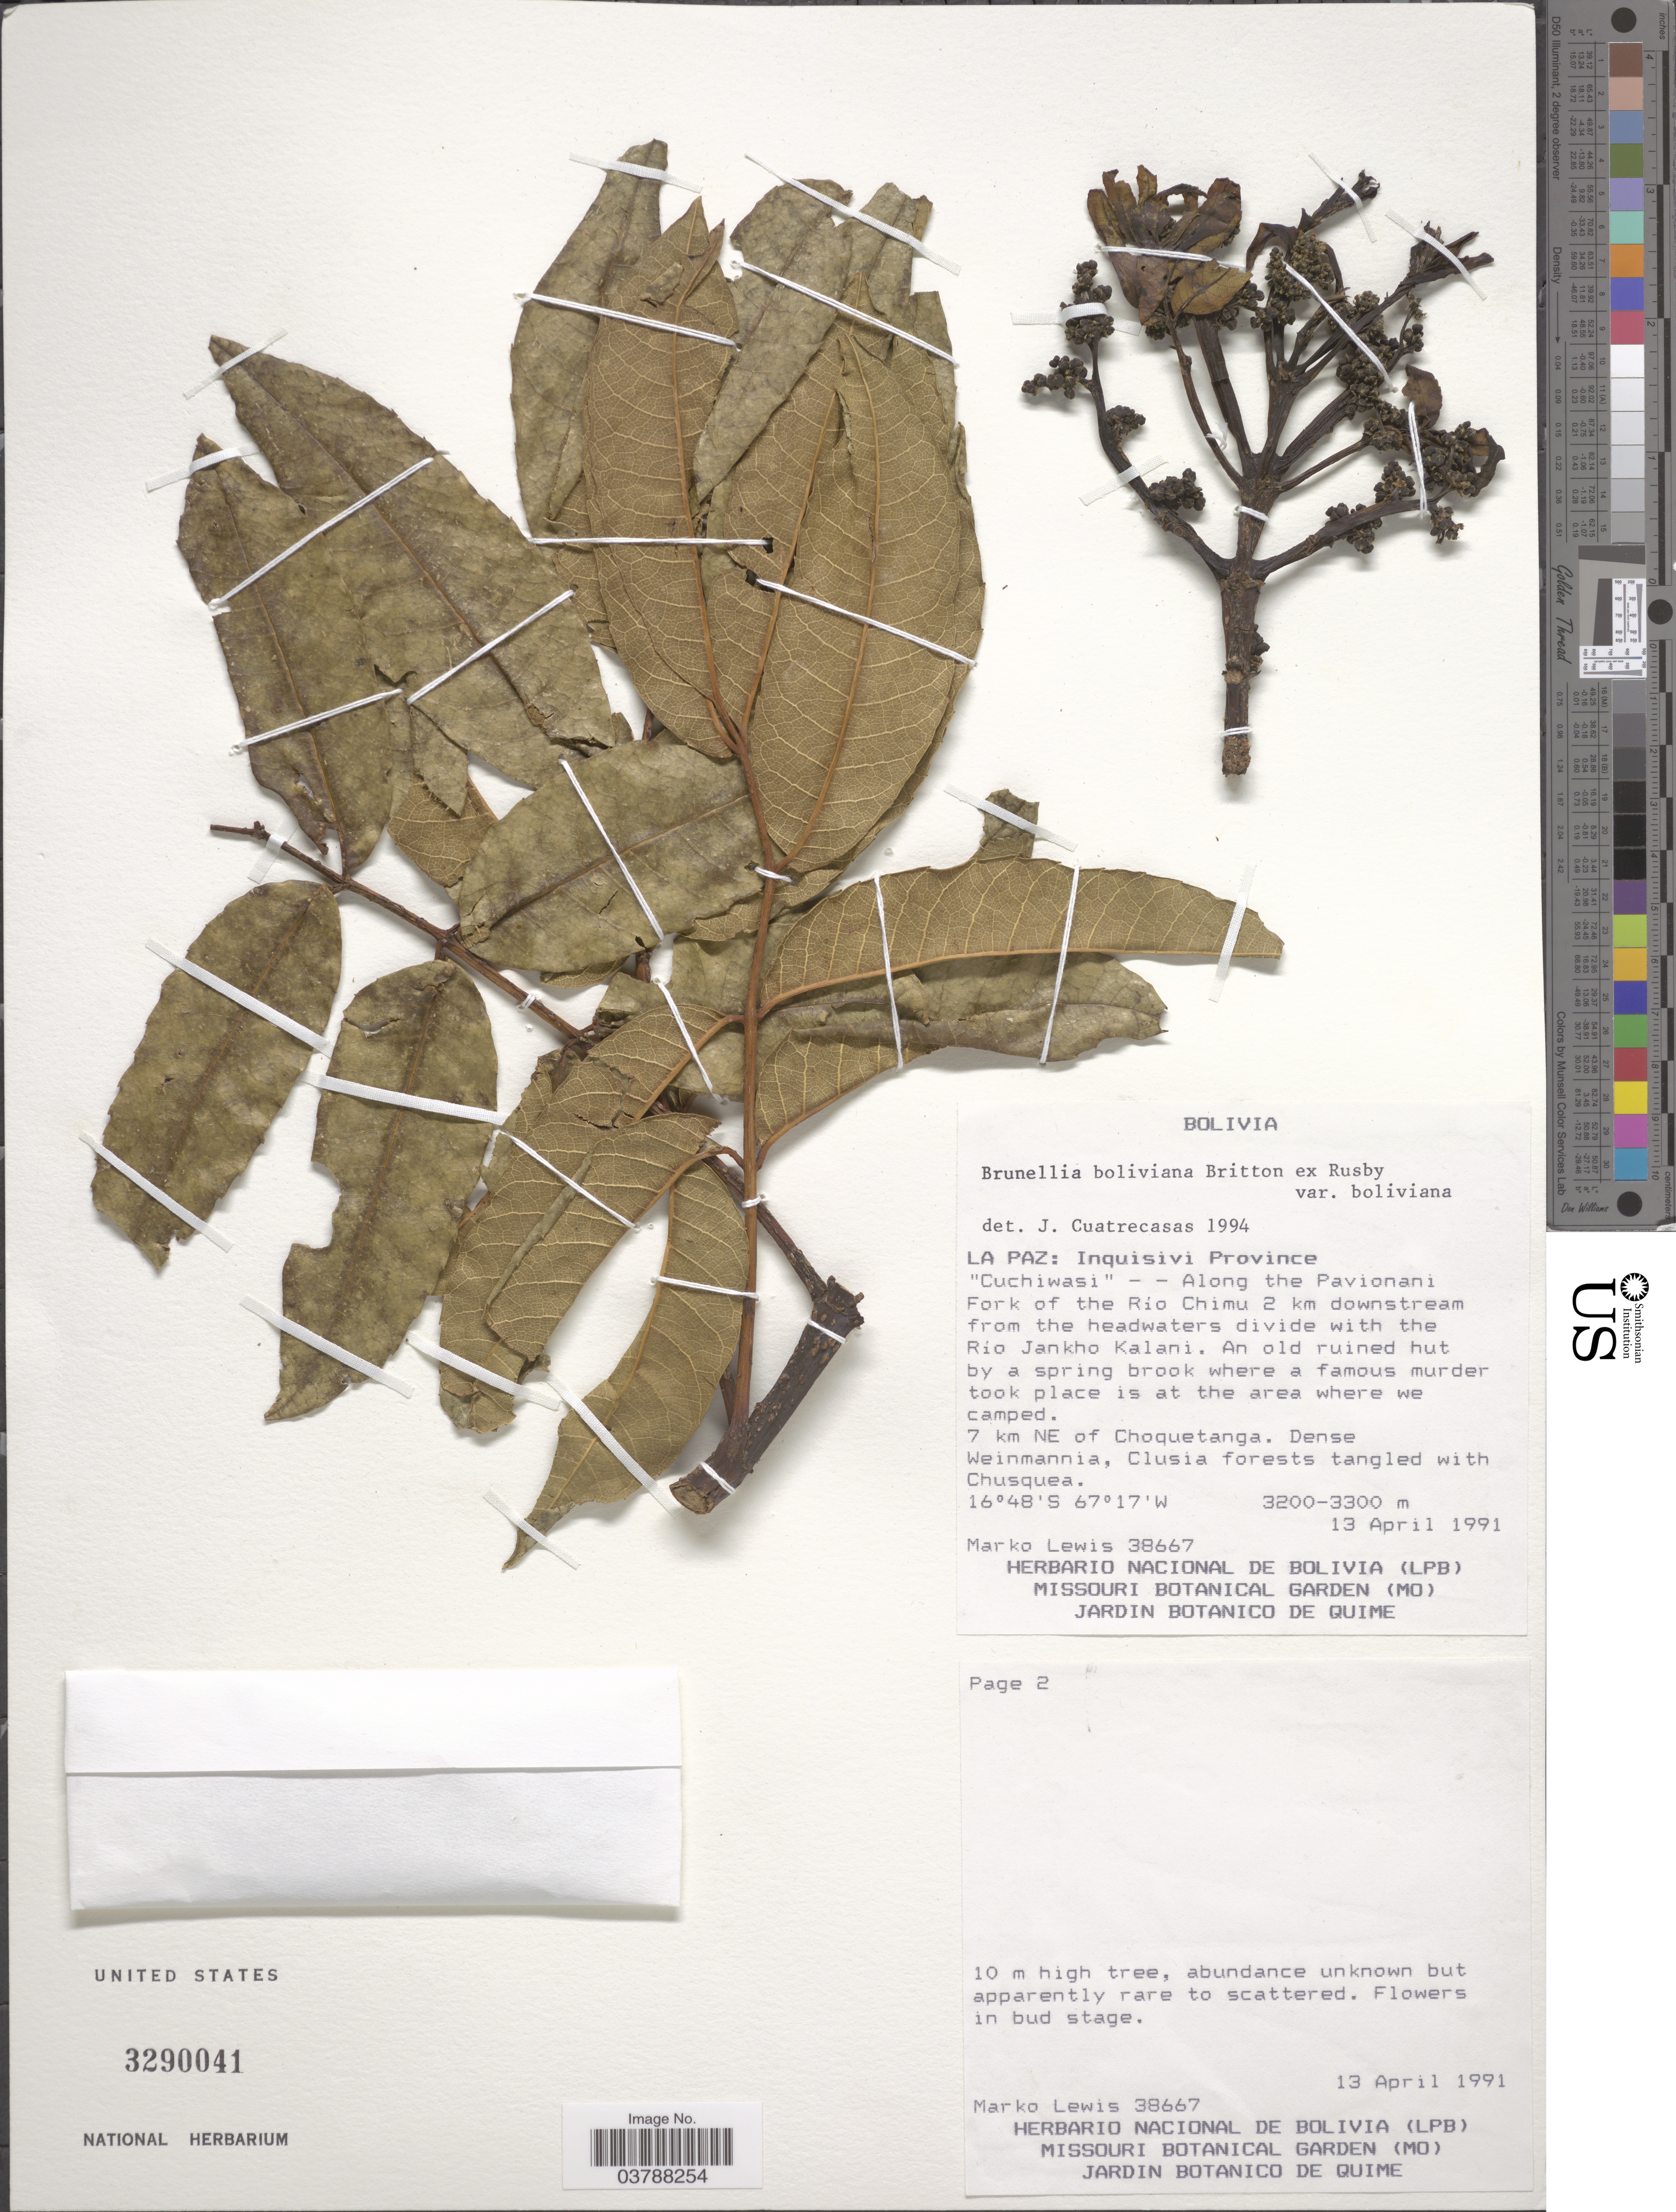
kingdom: Plantae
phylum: Tracheophyta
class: Magnoliopsida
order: Oxalidales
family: Brunelliaceae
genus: Brunellia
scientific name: Brunellia boliviana var. boliviana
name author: Britton ex Rusby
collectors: M. A. Lewis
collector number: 38667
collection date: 1991-04-13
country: Bolivia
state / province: La Paz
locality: Inquisivi Province "Cuchiwasi" - - Along the Pavionani Fork of the Río Chimu 2 km downstream from the headwaters divide with the Rio Jankho Kalani. 7 km NE of Choquetanga.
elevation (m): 3200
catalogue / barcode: US 3290041